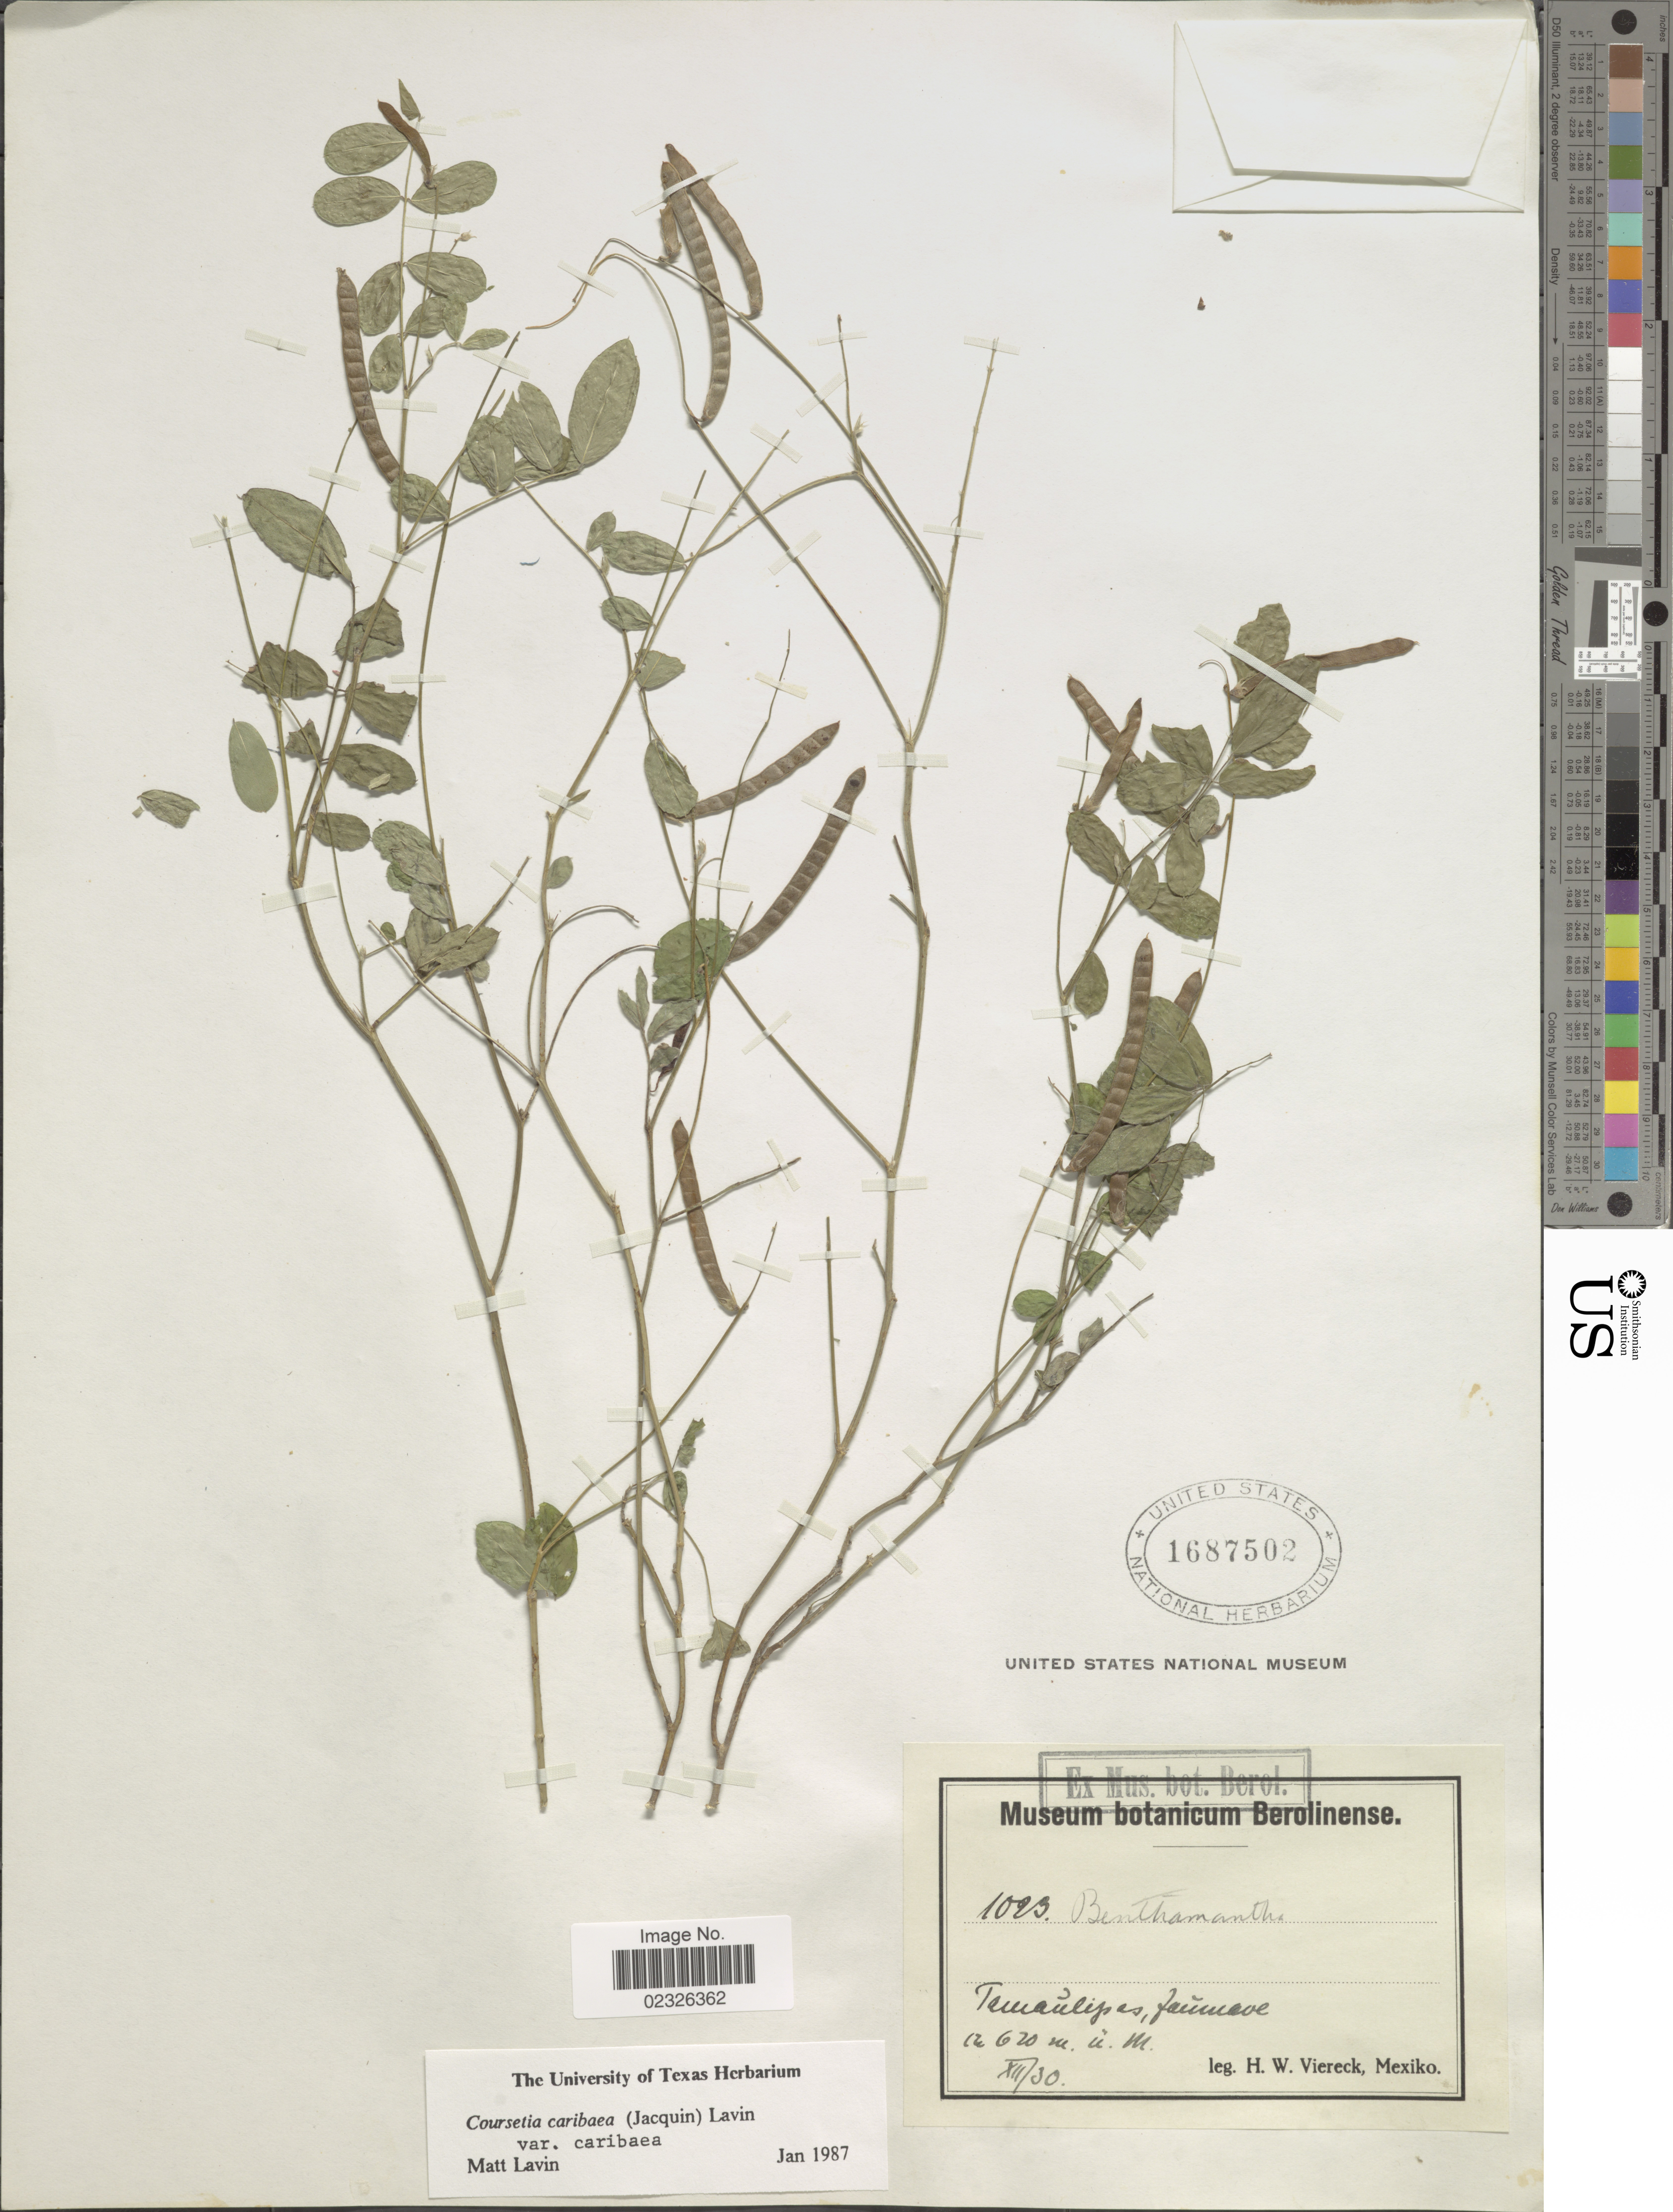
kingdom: Plantae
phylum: Tracheophyta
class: Magnoliopsida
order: Fabales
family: Fabaceae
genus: Coursetia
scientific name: Coursetia caribaea var. caribaea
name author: (Jacq.) Lavin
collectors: H. W. Viereck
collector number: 1023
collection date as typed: Transcribed d/m/y: /7/30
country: Mexico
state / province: Tamaulipas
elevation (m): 620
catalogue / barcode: US 1687502